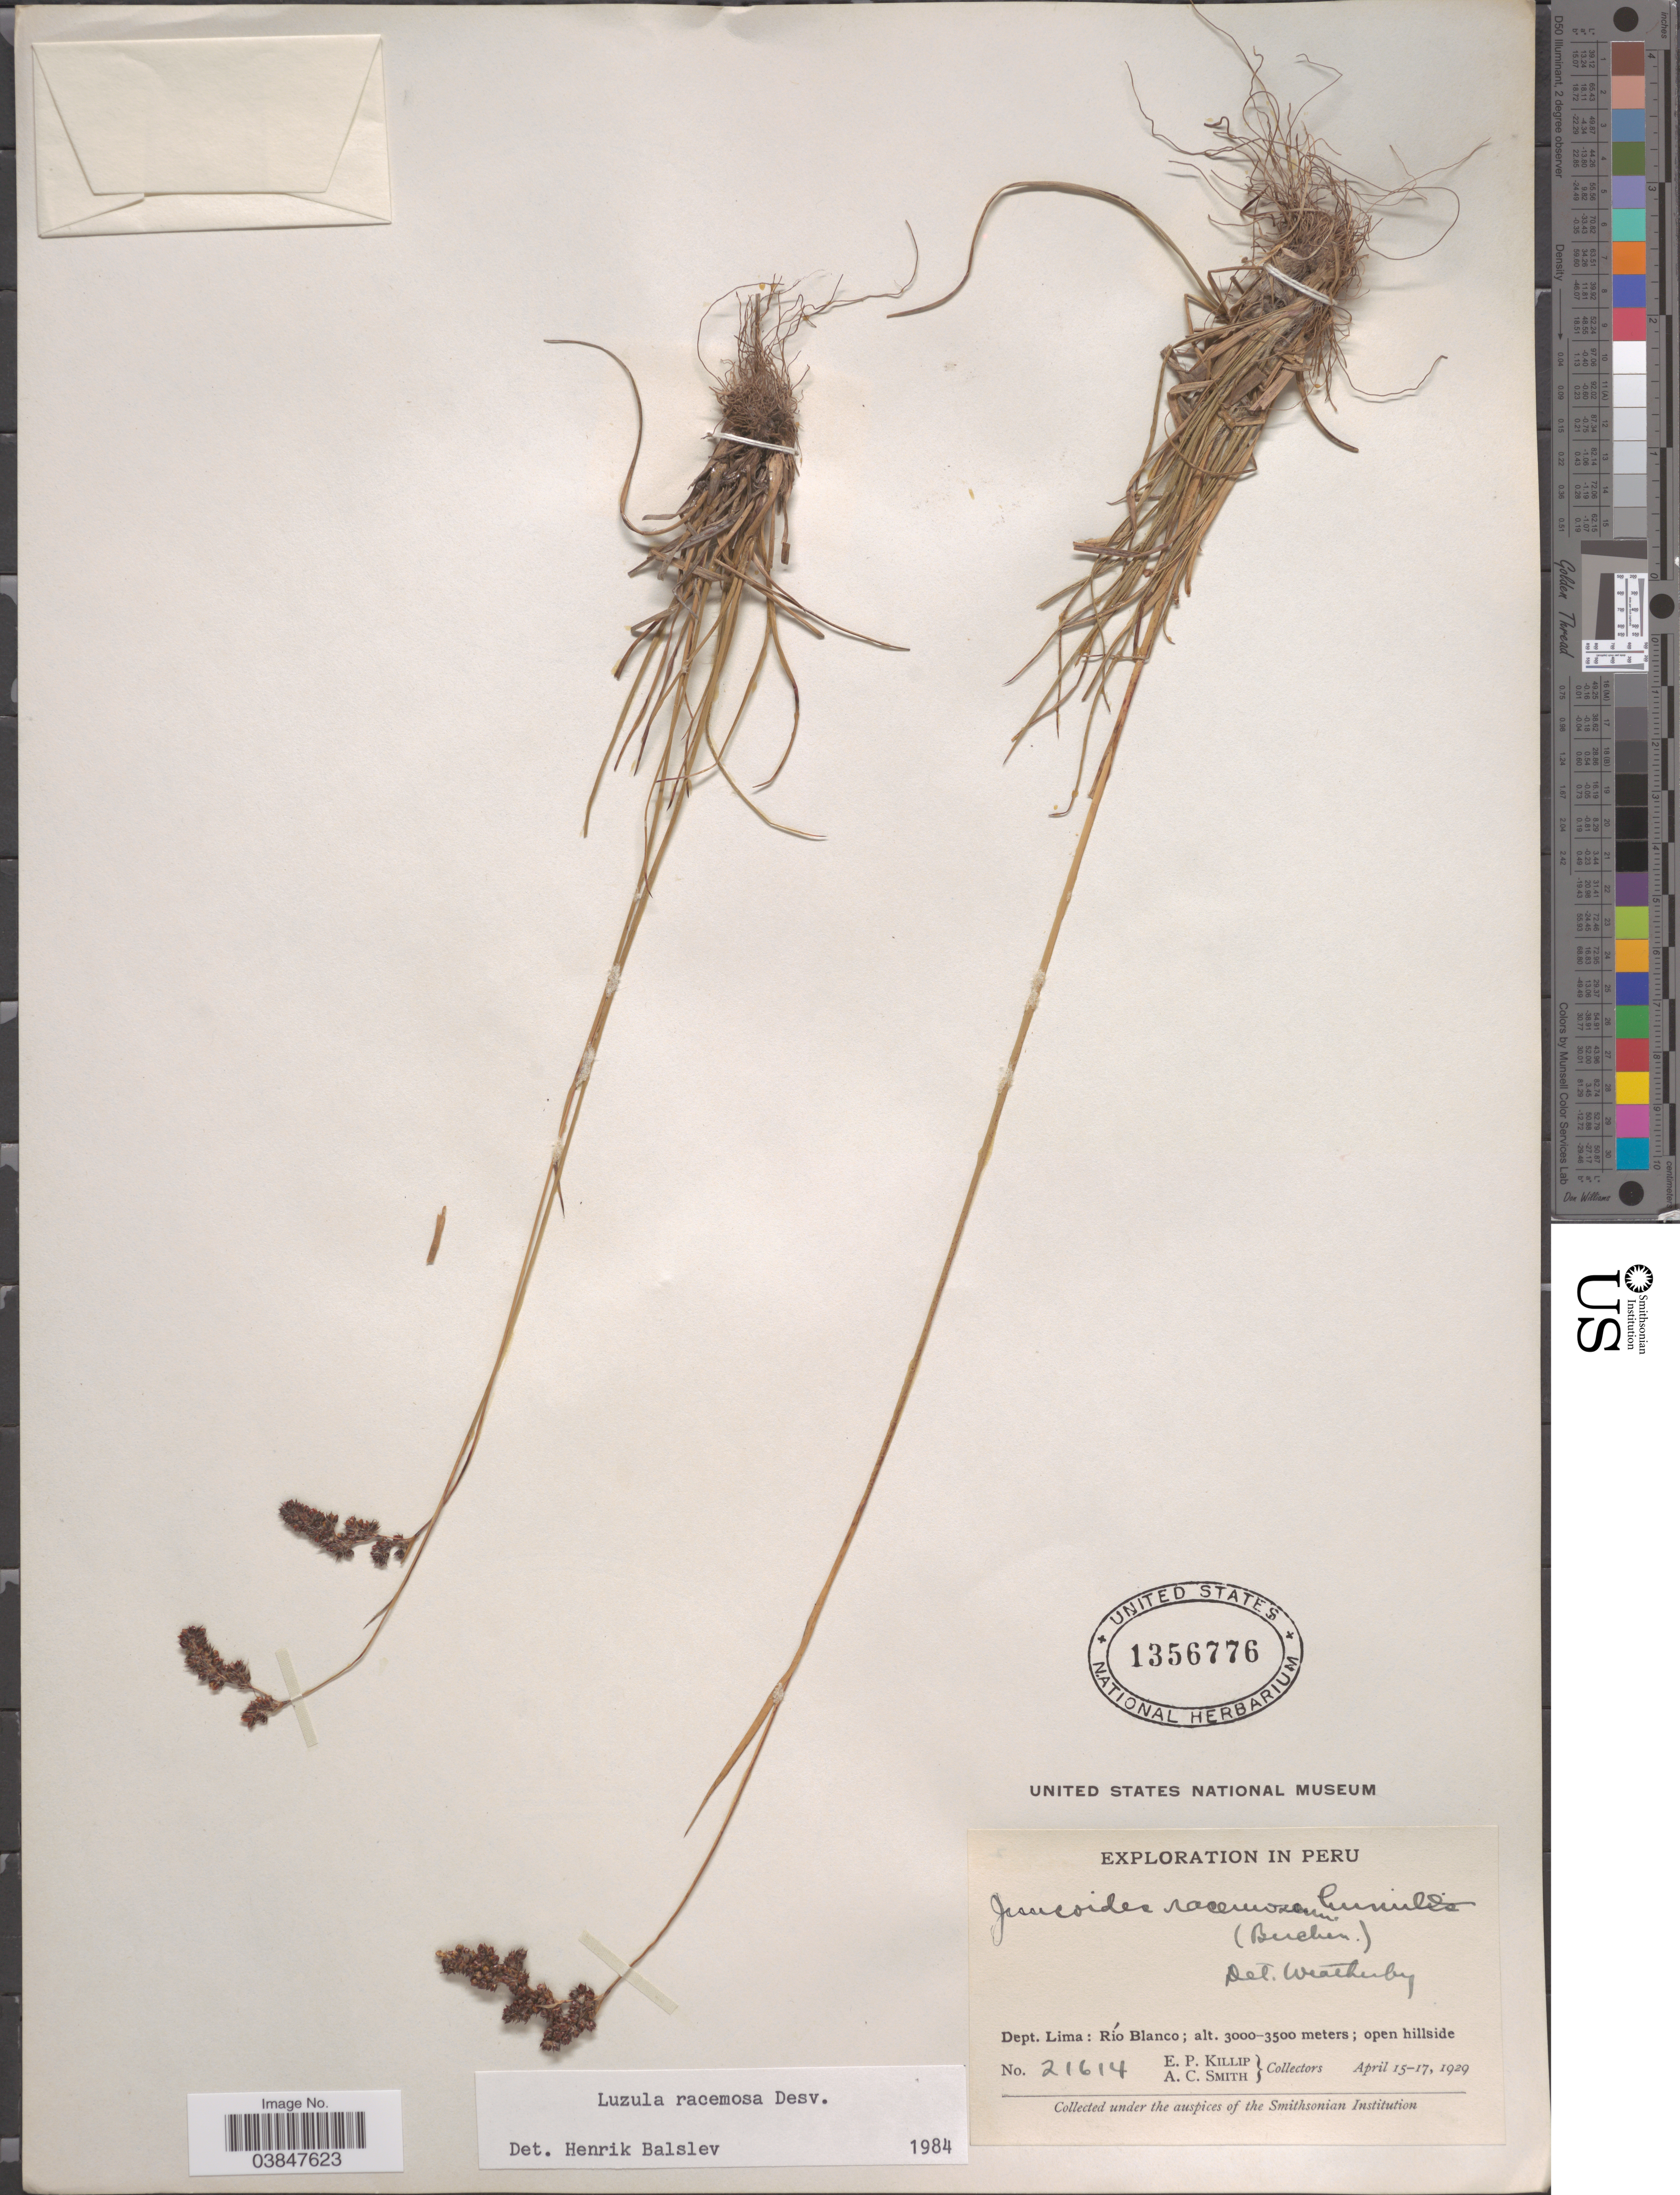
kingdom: Plantae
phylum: Tracheophyta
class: Liliopsida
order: Poales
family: Juncaceae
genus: Luzula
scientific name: Luzula racemosa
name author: Desv.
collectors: E. P. Killip & A. C. Smith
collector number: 21614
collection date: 1929-04-15/1929-04-17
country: Peru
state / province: Lima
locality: Dept. Lima: Río Blanco.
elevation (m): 3000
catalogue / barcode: US 1356776